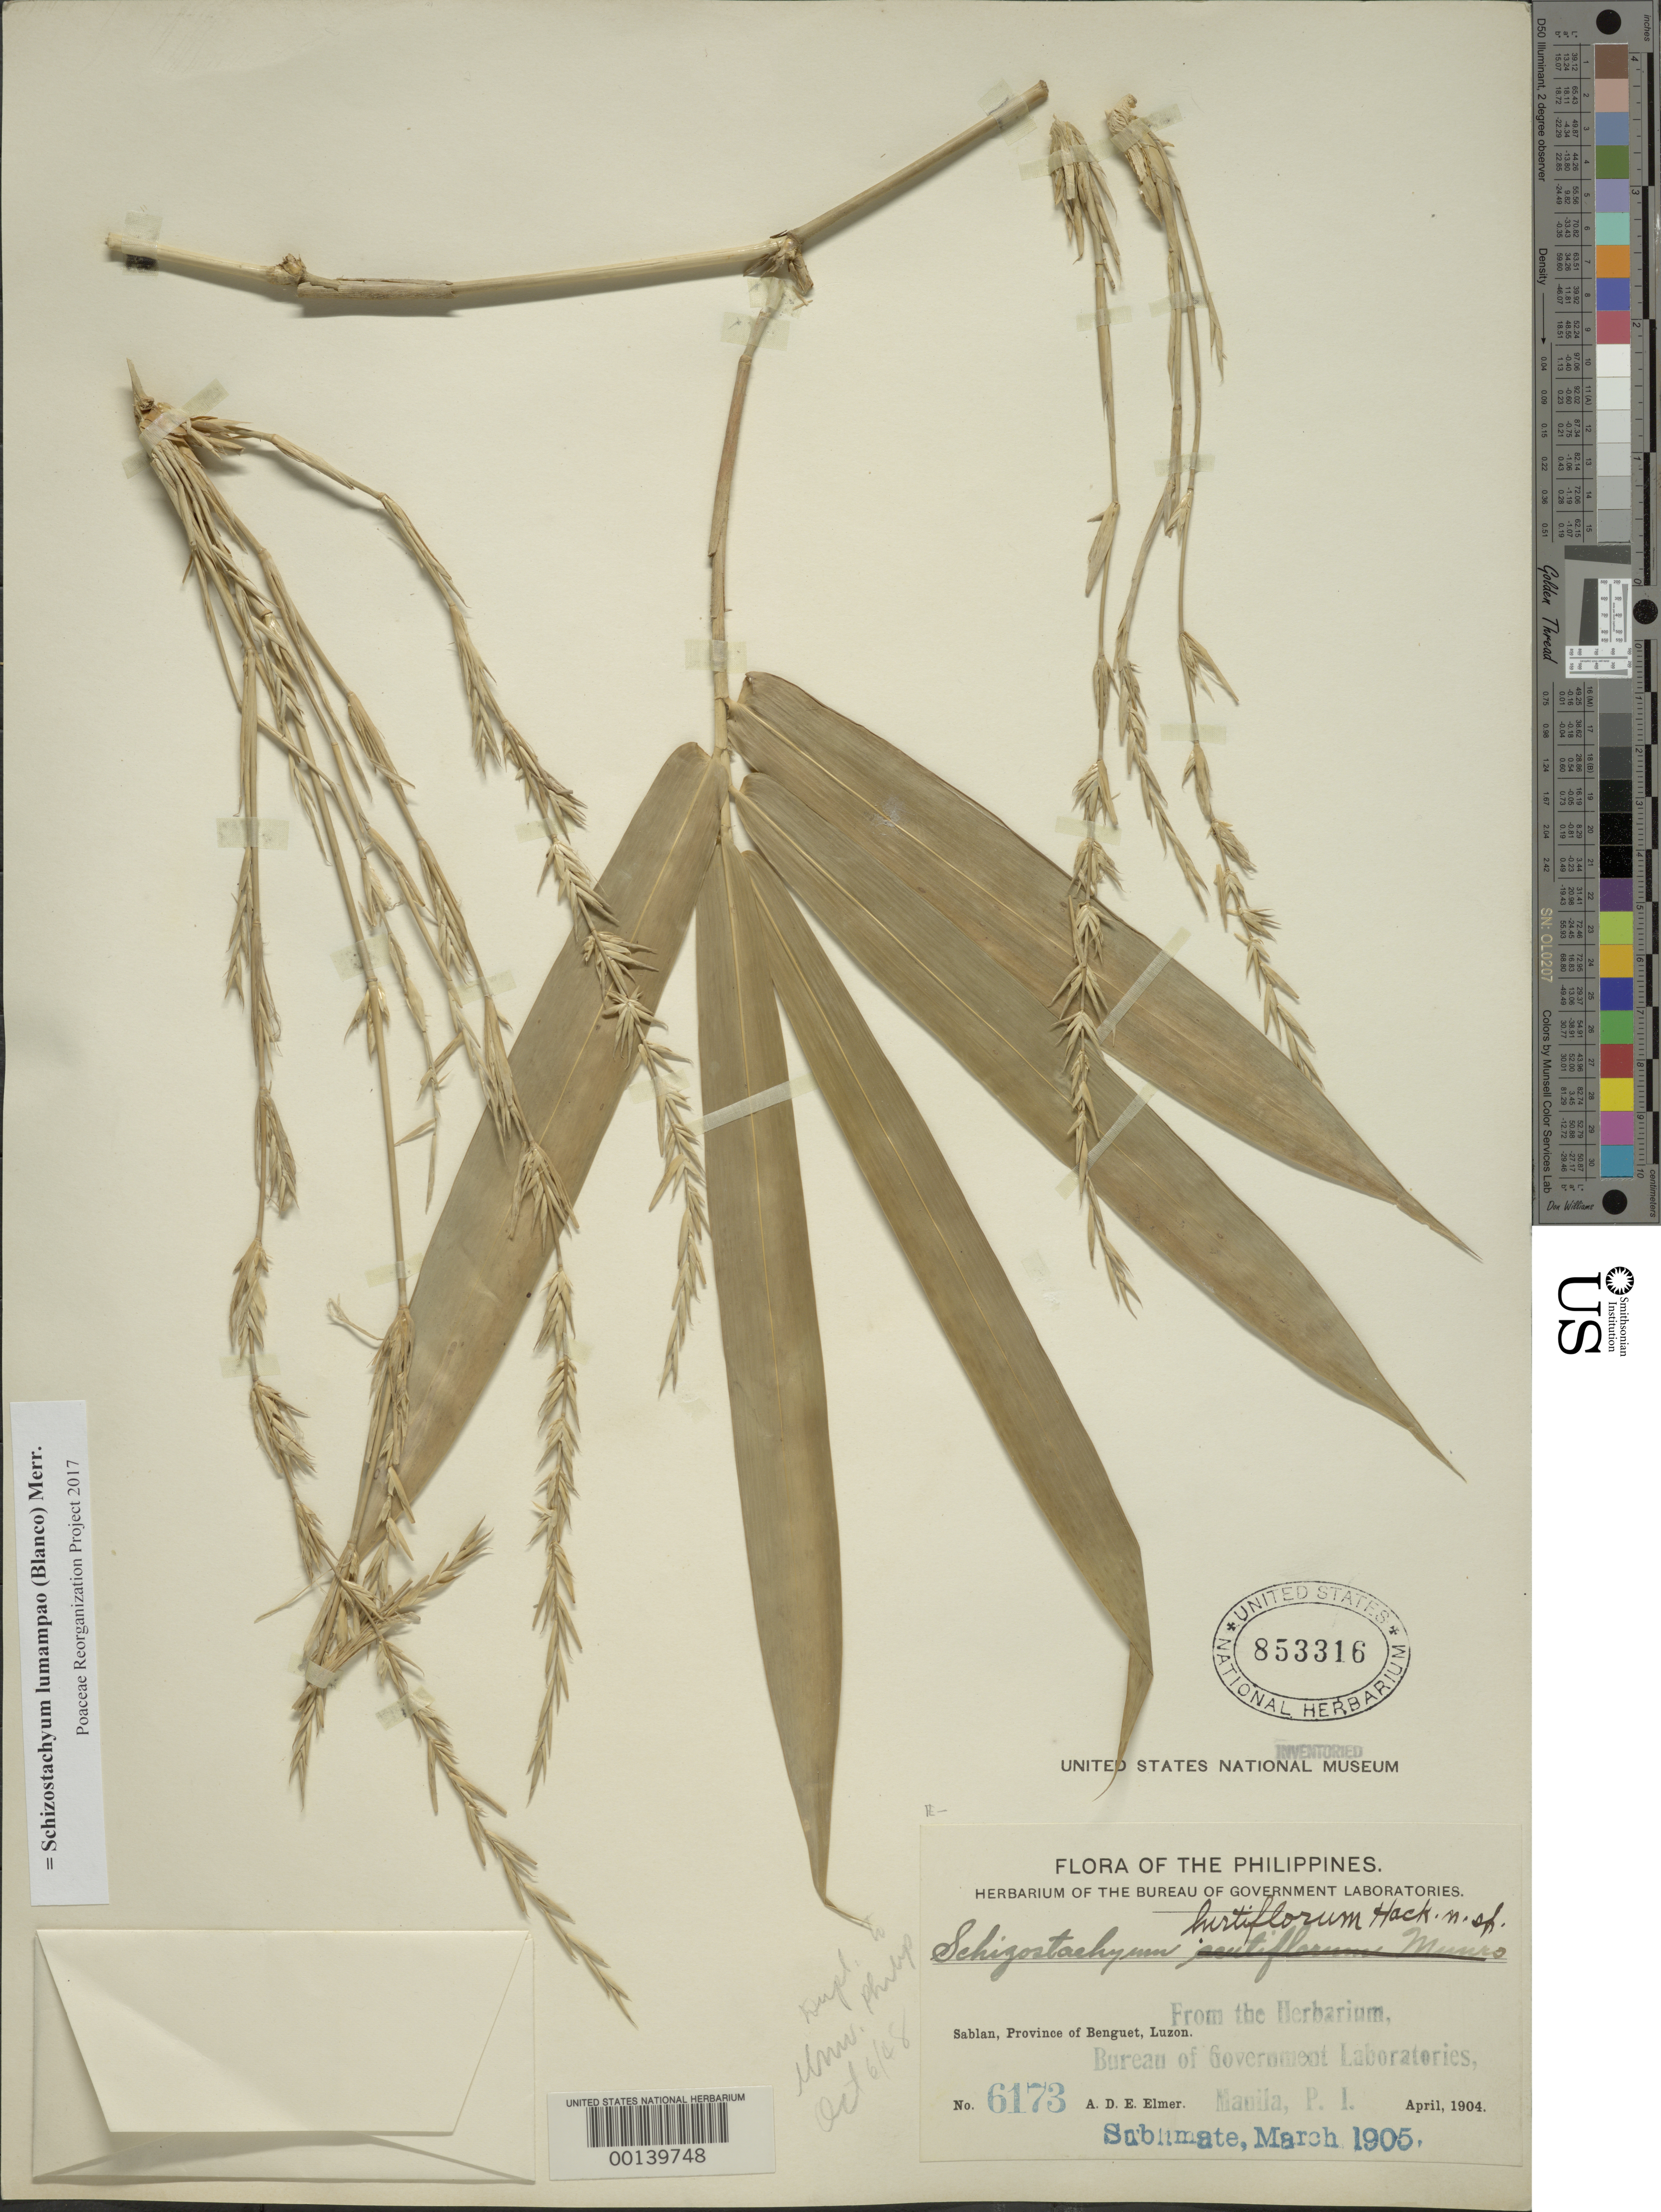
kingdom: Plantae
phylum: Tracheophyta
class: Liliopsida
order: Poales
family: Poaceae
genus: Schizostachyum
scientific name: Schizostachyum lumampao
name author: (Blanco) Merr.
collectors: A. D. E. Elmer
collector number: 6173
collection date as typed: Apr 1904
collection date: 1904-04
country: Philippines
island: Luzon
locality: Benguet, sablan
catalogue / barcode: US 853316